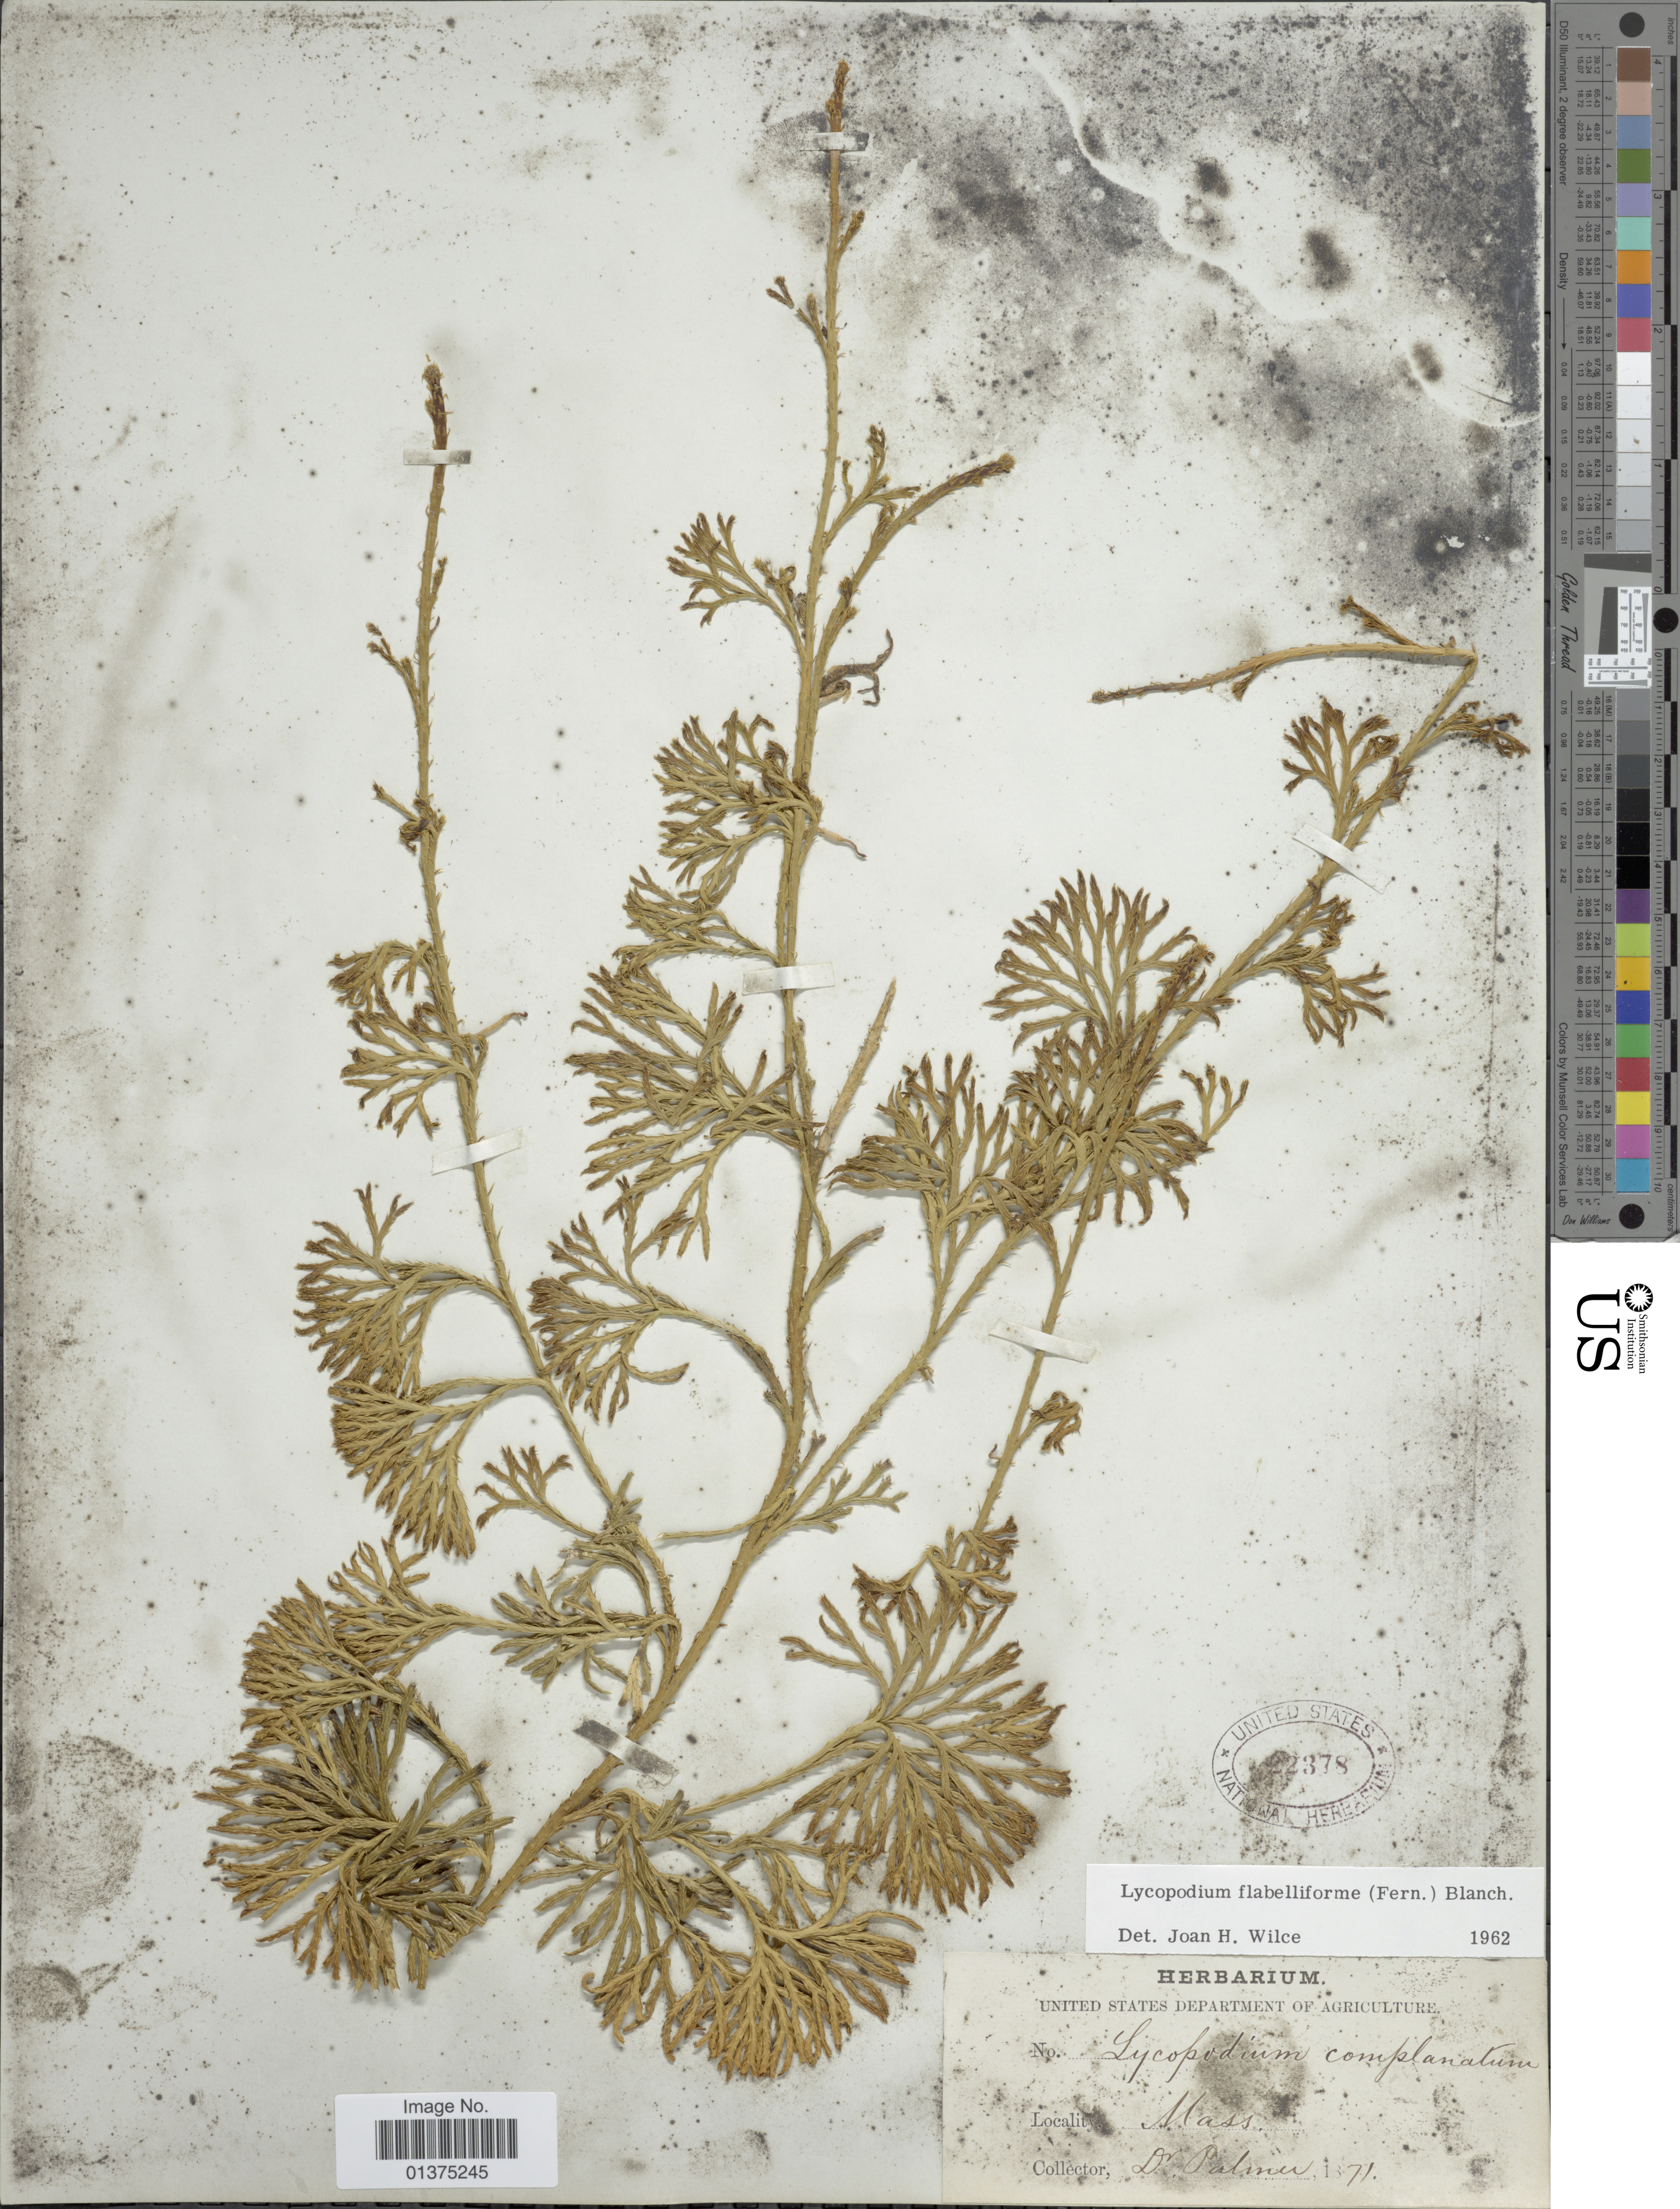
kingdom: Plantae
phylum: Tracheophyta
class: Lycopodiopsida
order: Lycopodiales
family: Lycopodiaceae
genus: Diphasiastrum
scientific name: Diphasiastrum digitatum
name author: (Dill. ex A. Braun) Holub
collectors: Palmer, --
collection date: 1871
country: United States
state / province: Massachusetts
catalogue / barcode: US 22378